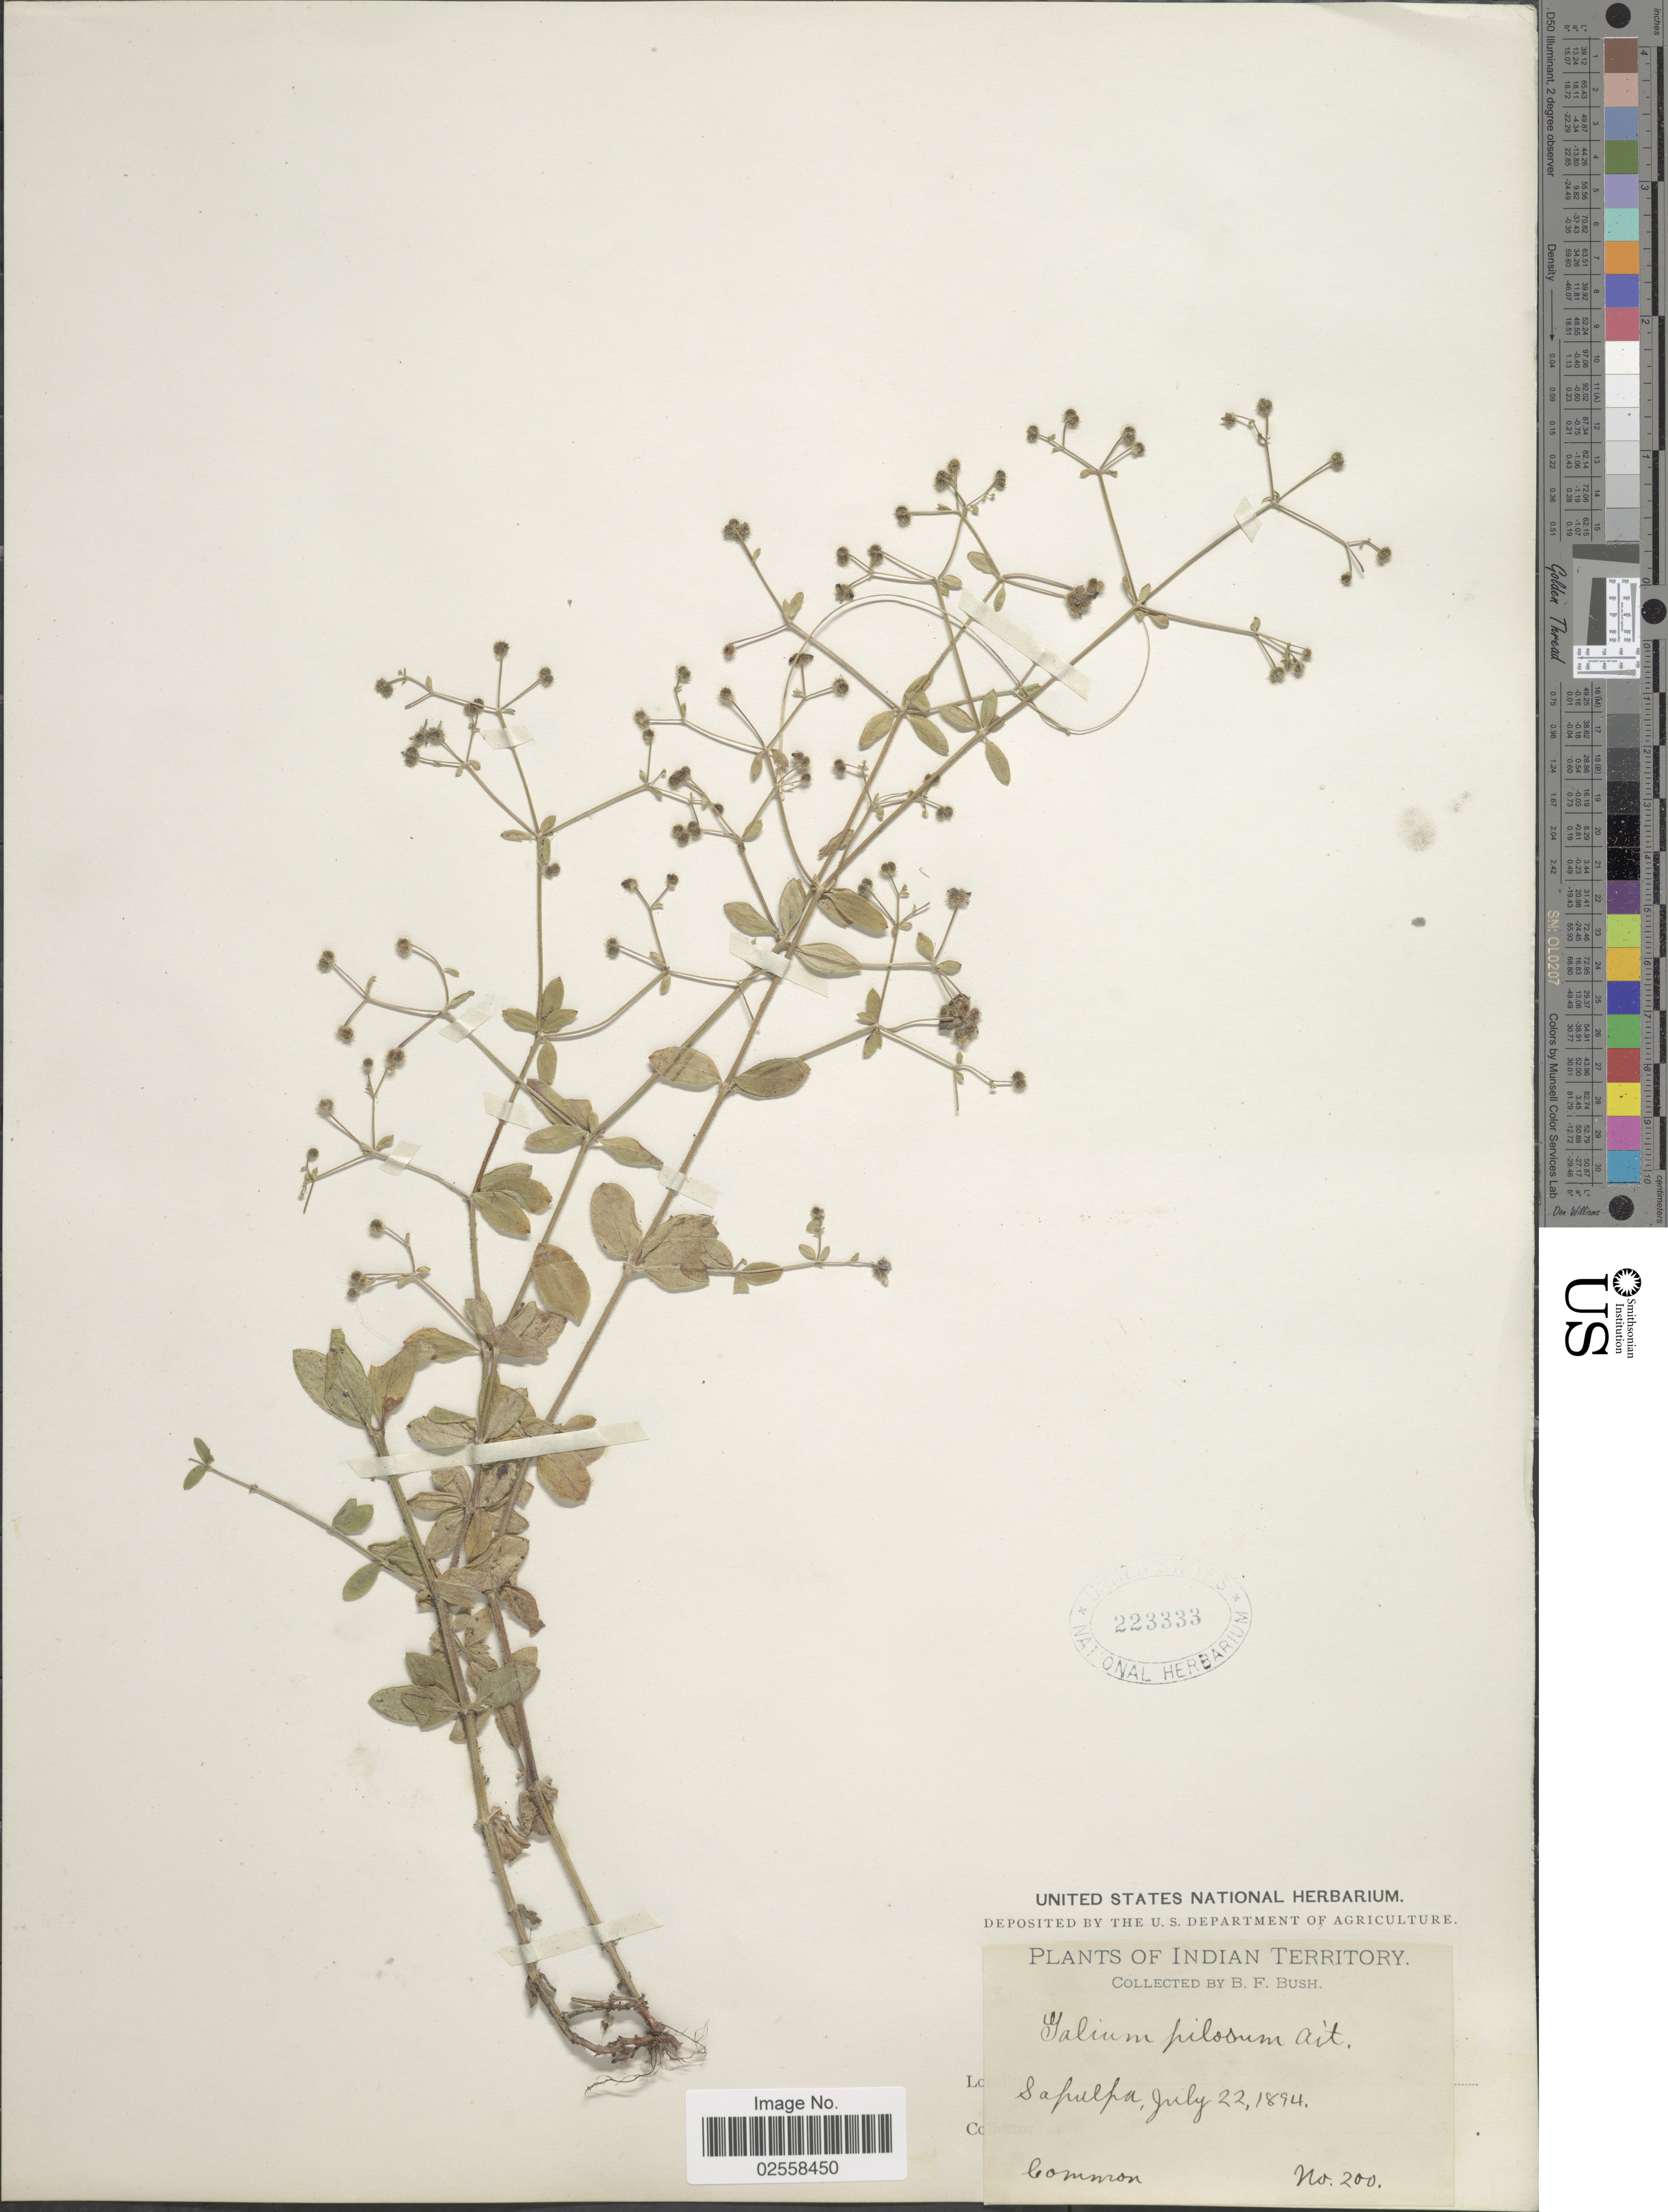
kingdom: Plantae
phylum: Tracheophyta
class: Magnoliopsida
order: Gentianales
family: Rubiaceae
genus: Galium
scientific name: Galium pilosum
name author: Aiton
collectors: B. F. Bush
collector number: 200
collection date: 1894-07-22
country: United States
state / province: Oklahoma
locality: Indian Territory, Sapulpa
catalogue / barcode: US 223333